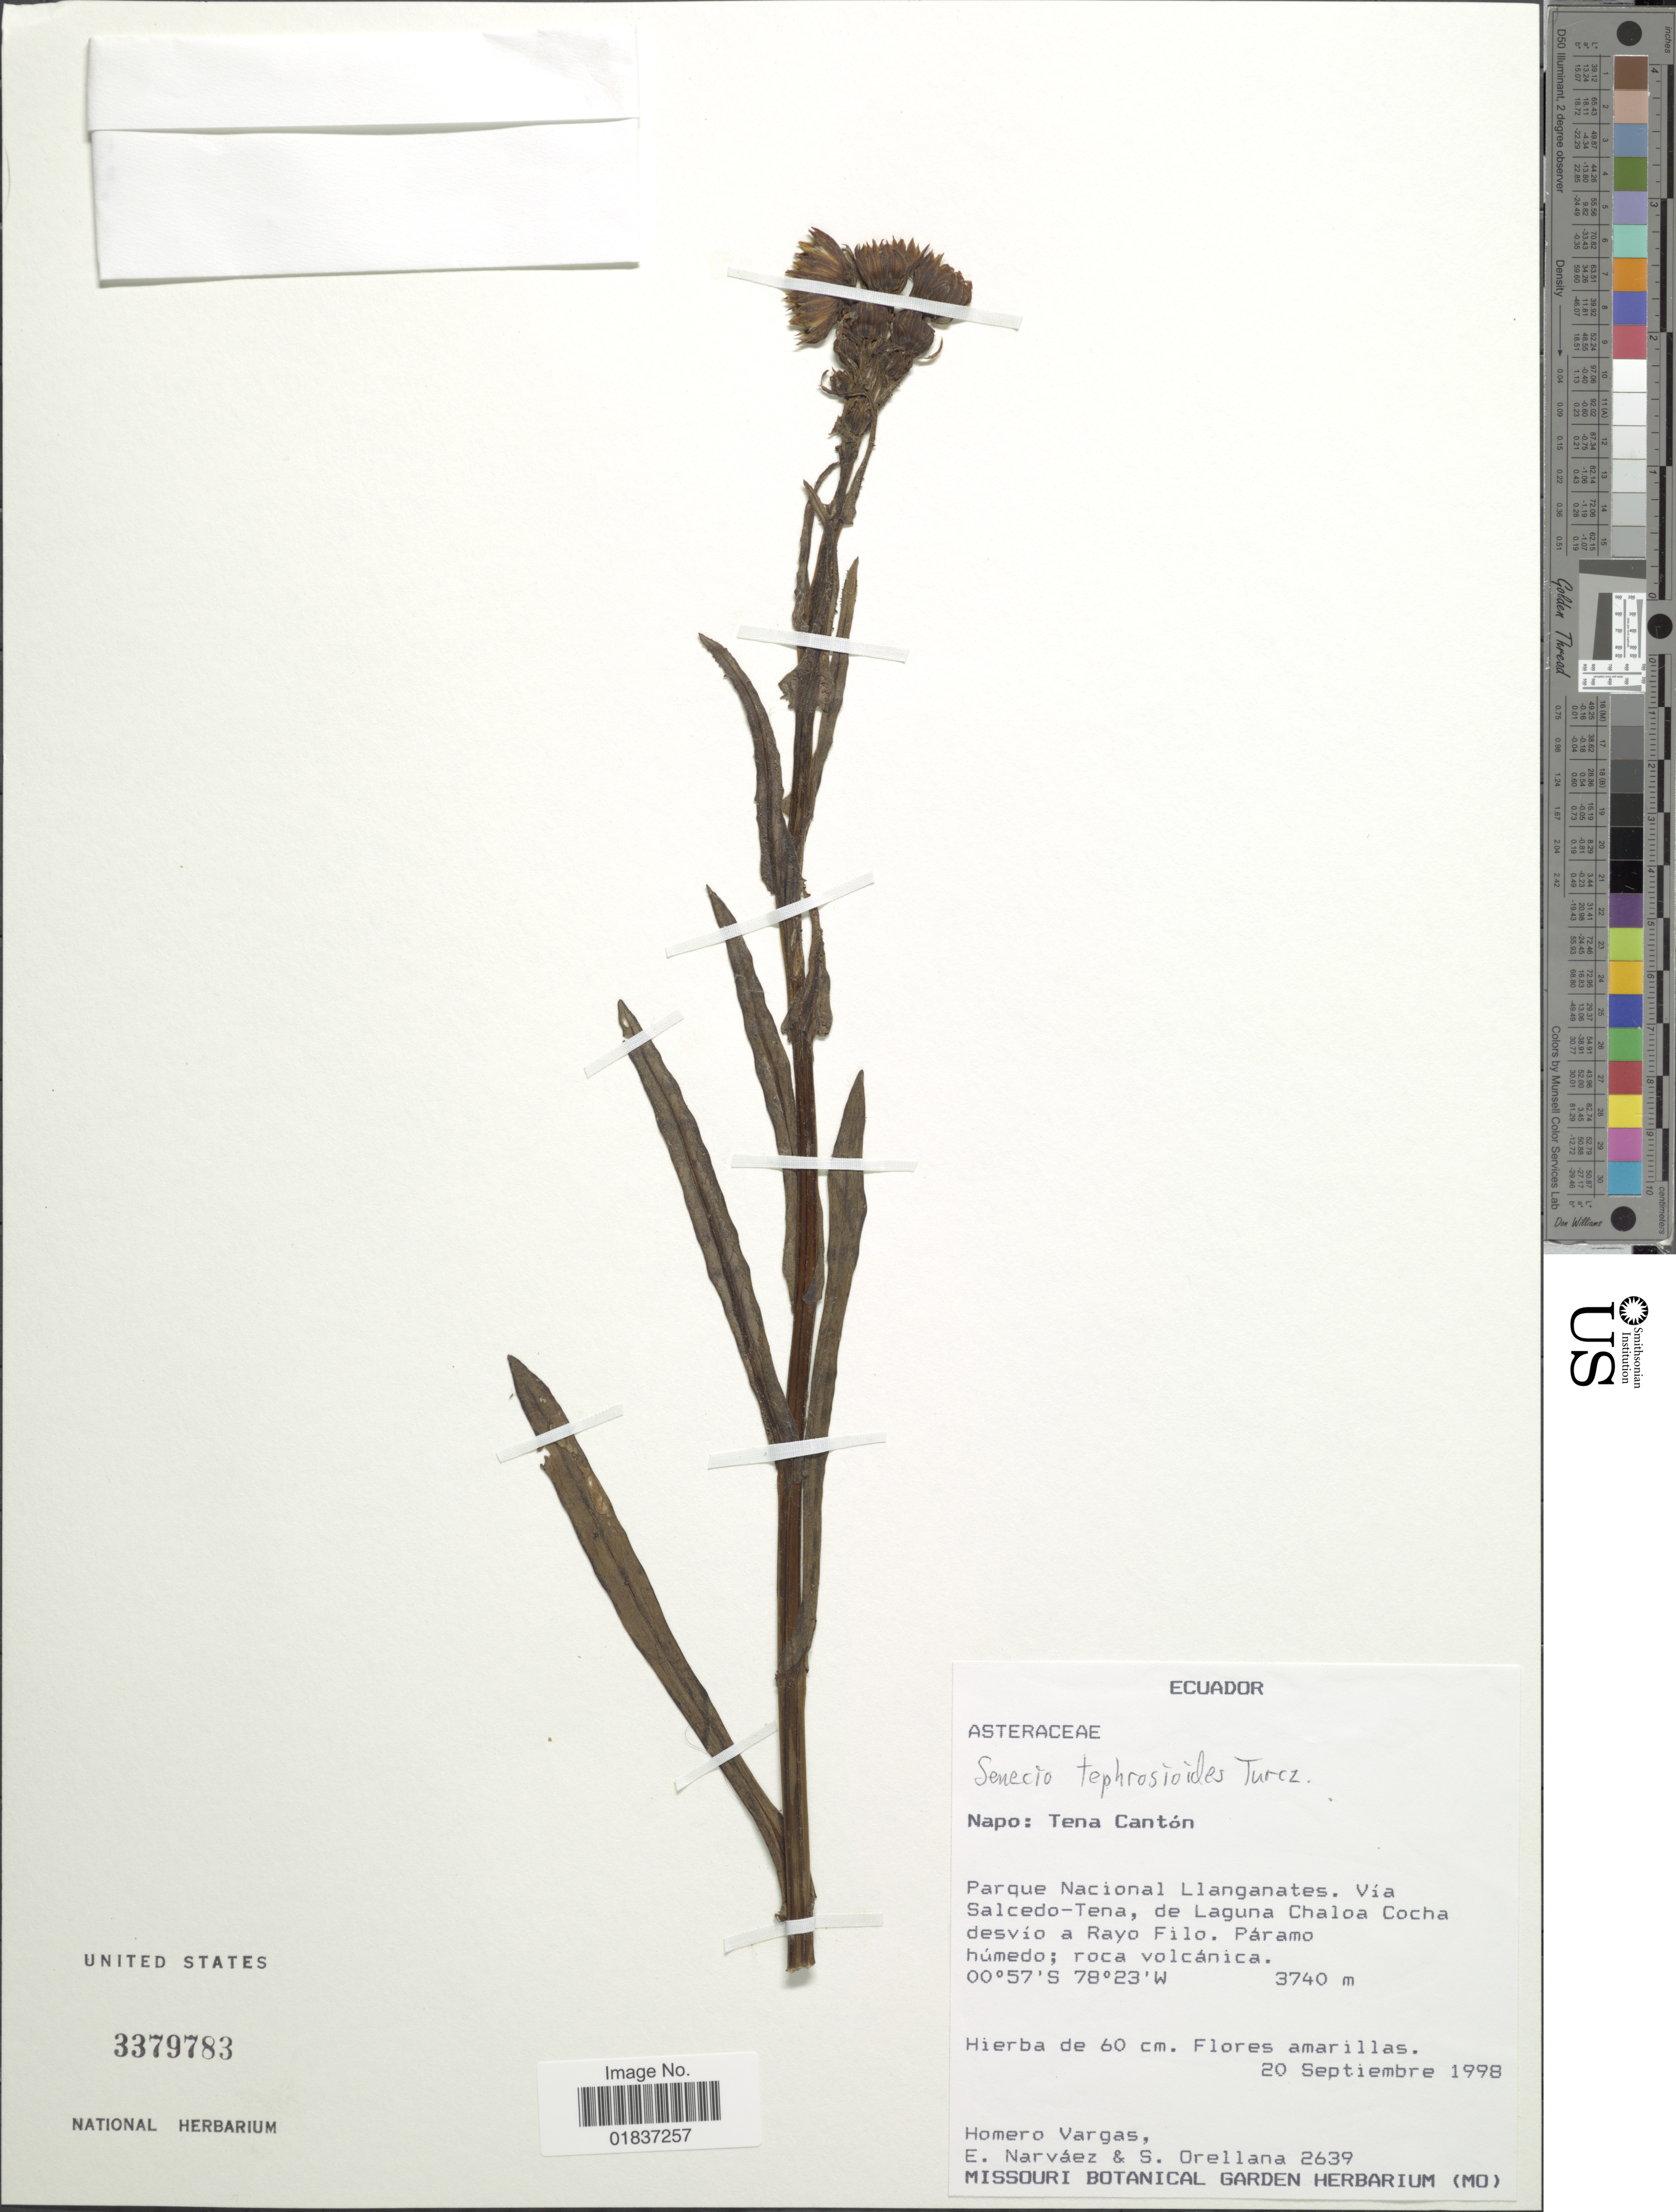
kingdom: Plantae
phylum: Tracheophyta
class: Magnoliopsida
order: Asterales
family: Asteraceae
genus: Senecio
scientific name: Senecio tephrosioides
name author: Turcz.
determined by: Salomon, Luciana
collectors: H. Vargas, E. Narváez & S. Orellana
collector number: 2639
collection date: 1998-09-20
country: Ecuador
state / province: Napo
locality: Napo: Tena Canton. Parque Nacional Llanganates. Via Salcedo-Tena, de Laguna Chaloa Cocha desvio a Rayo Filo.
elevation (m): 3740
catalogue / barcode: US 3379783